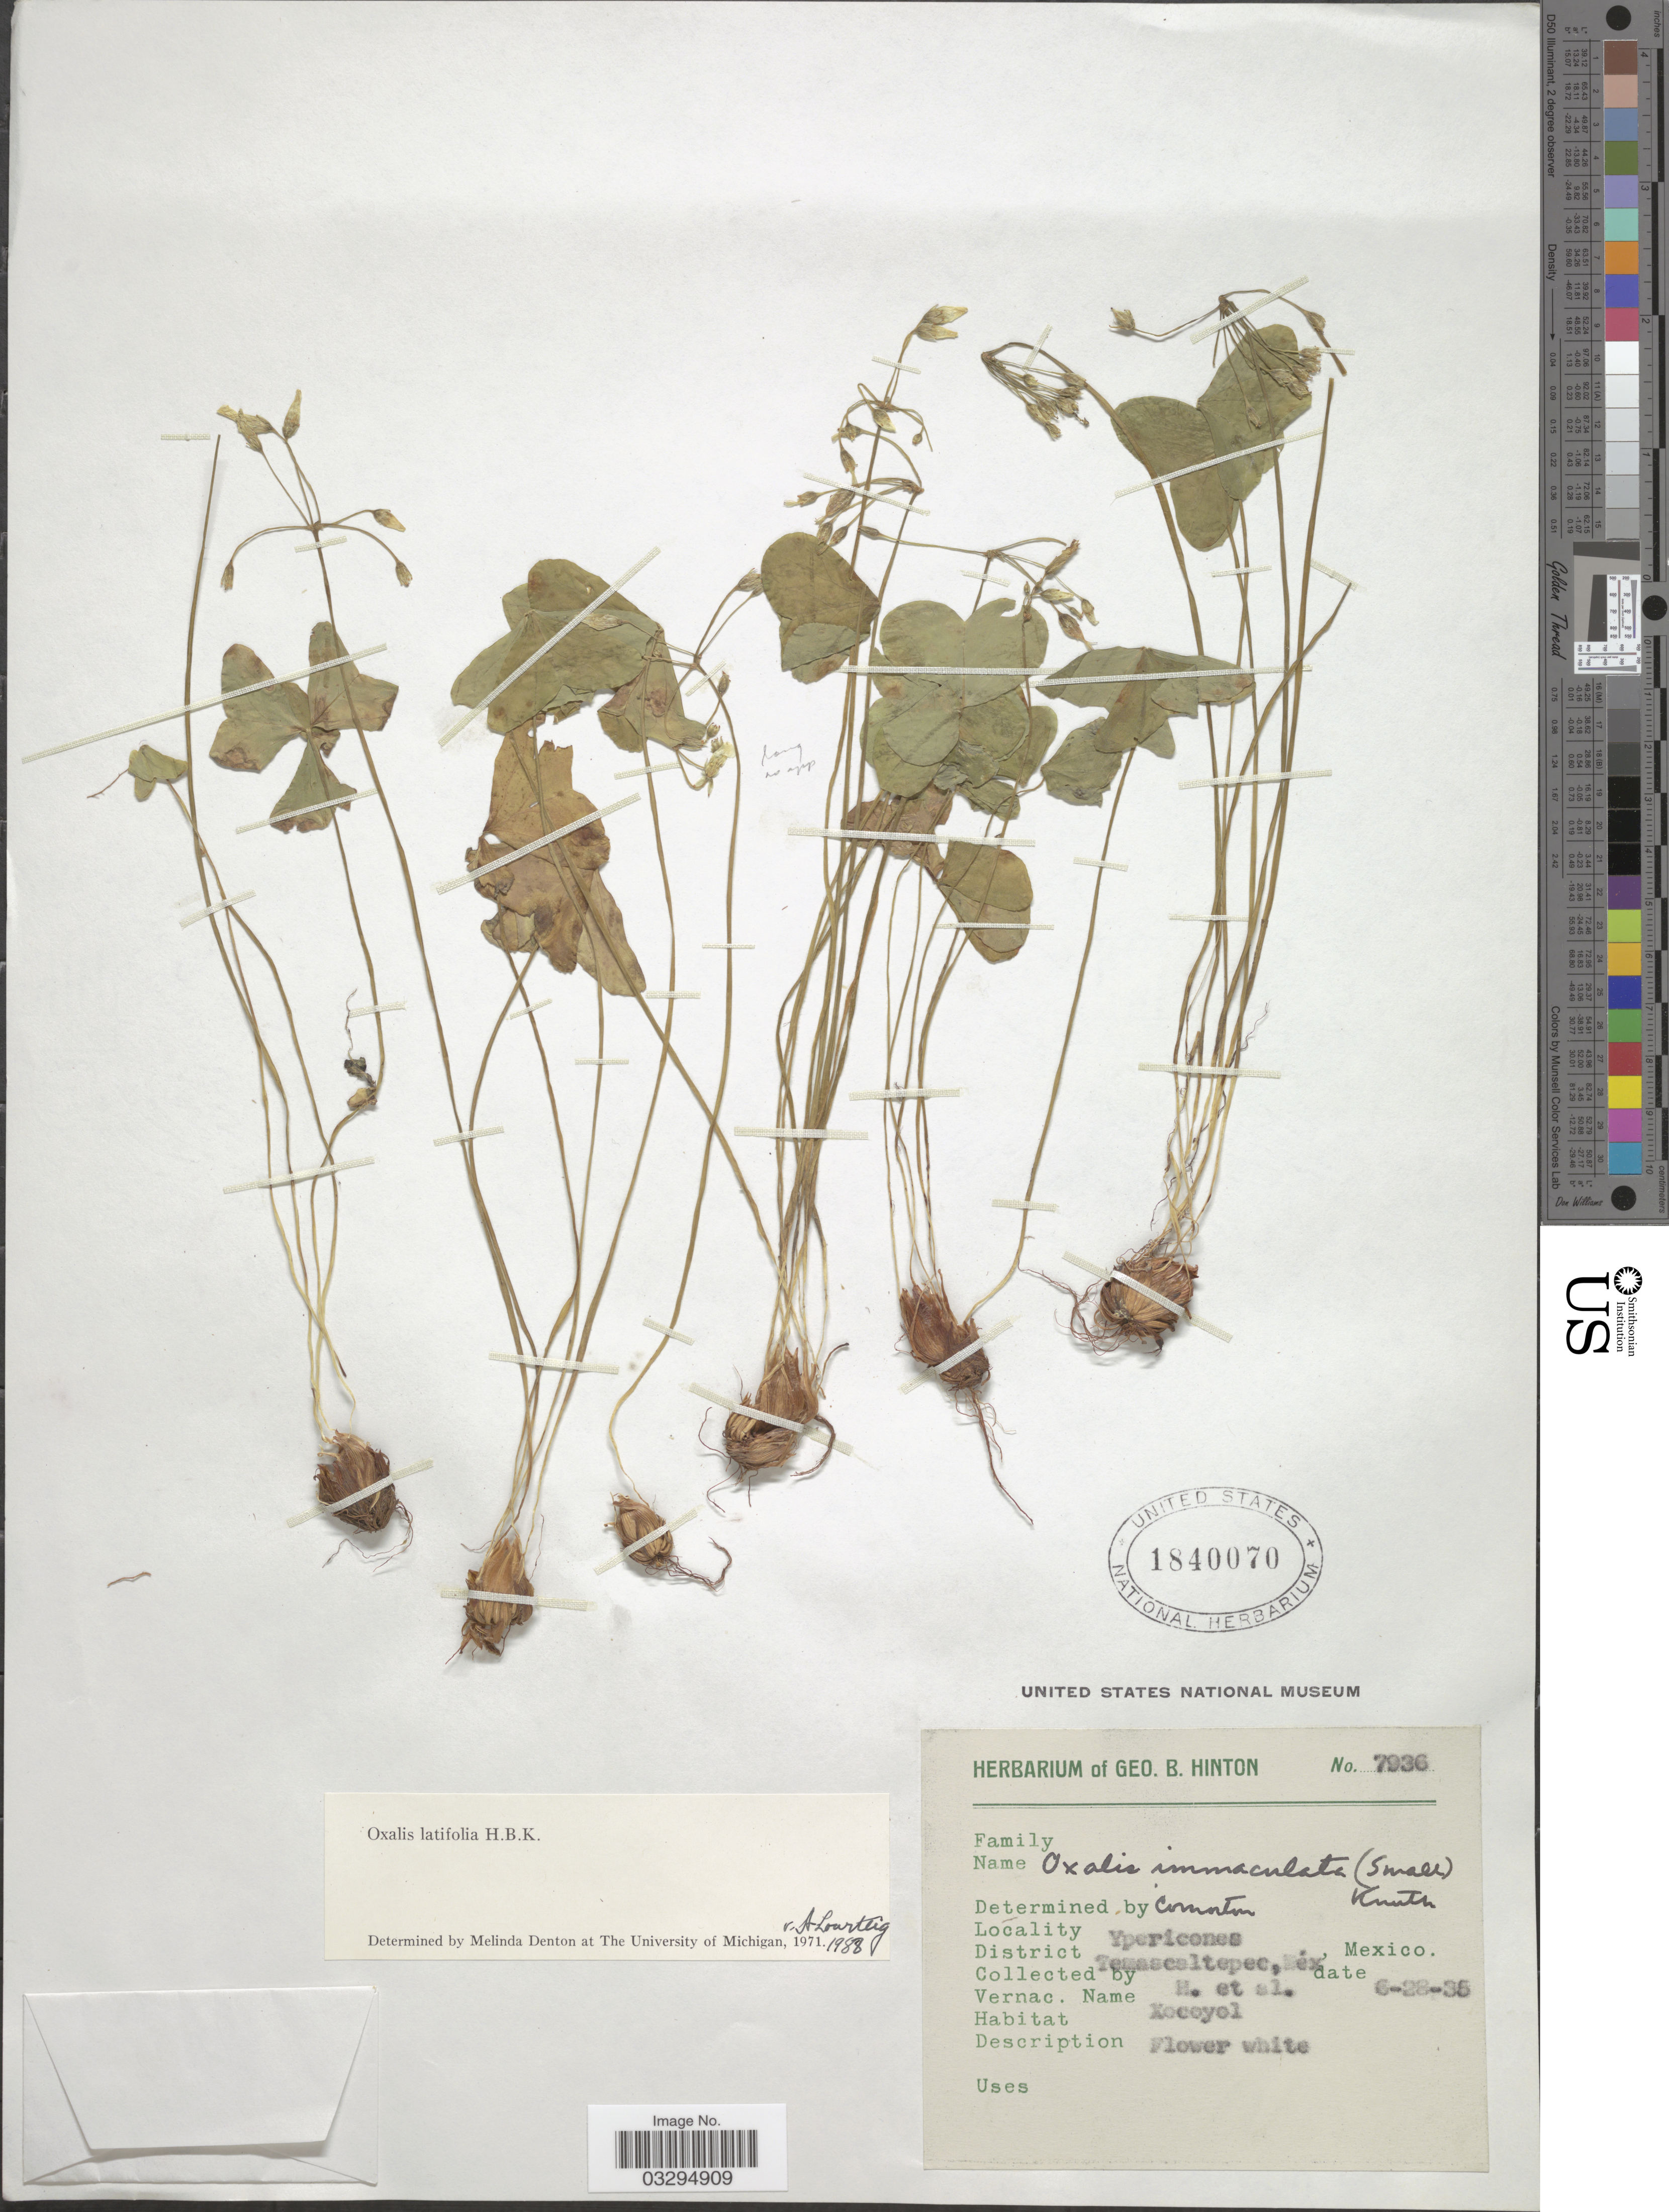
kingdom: Plantae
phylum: Tracheophyta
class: Magnoliopsida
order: Oxalidales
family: Oxalidaceae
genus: Oxalis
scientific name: Oxalis latifolia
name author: Kunth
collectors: G. B. Hinton & et al.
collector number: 7936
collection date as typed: Transcribed d/m/y: 28/6/35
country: Mexico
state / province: México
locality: Ypericones, District Temascaltepec.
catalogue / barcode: US 1840070